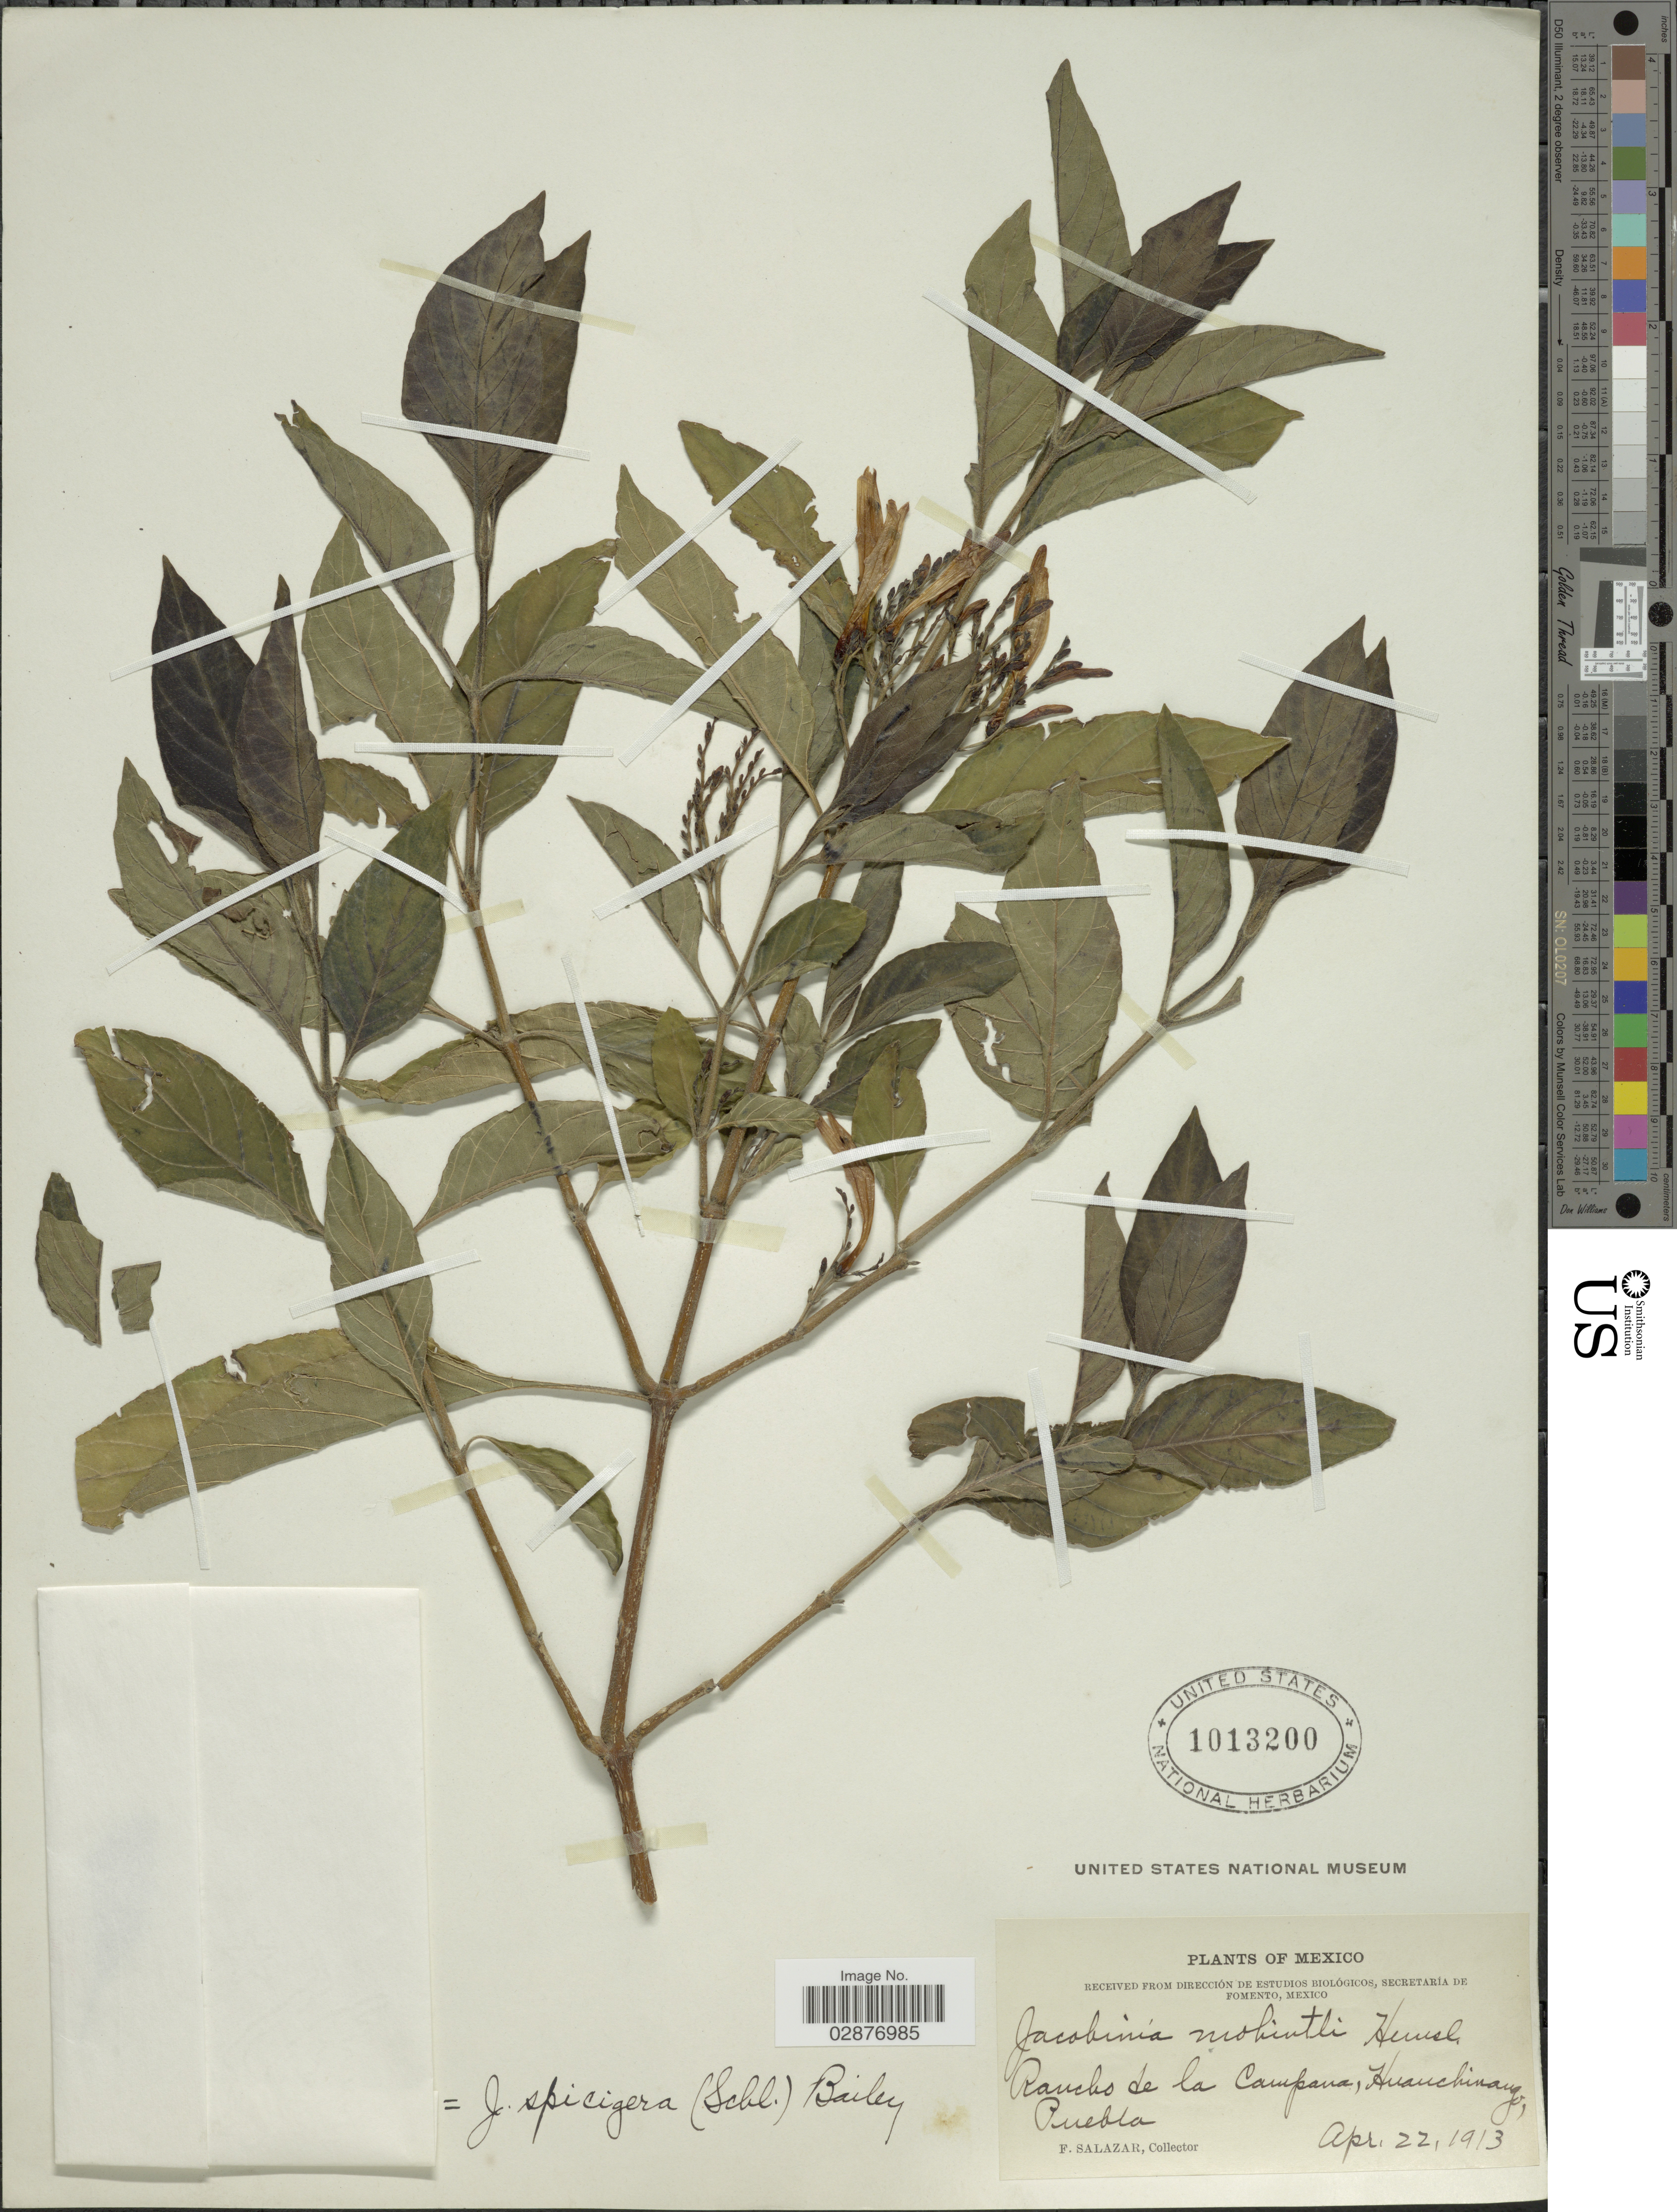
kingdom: Plantae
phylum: Tracheophyta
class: Magnoliopsida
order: Lamiales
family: Acanthaceae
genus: Justicia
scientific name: Justicia spicigera 'Sidicaro'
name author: Schltdl.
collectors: F. Salazar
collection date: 1913-04-22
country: Mexico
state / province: Puebla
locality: Rancho de la Campana, Huanchinango.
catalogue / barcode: US 1013200